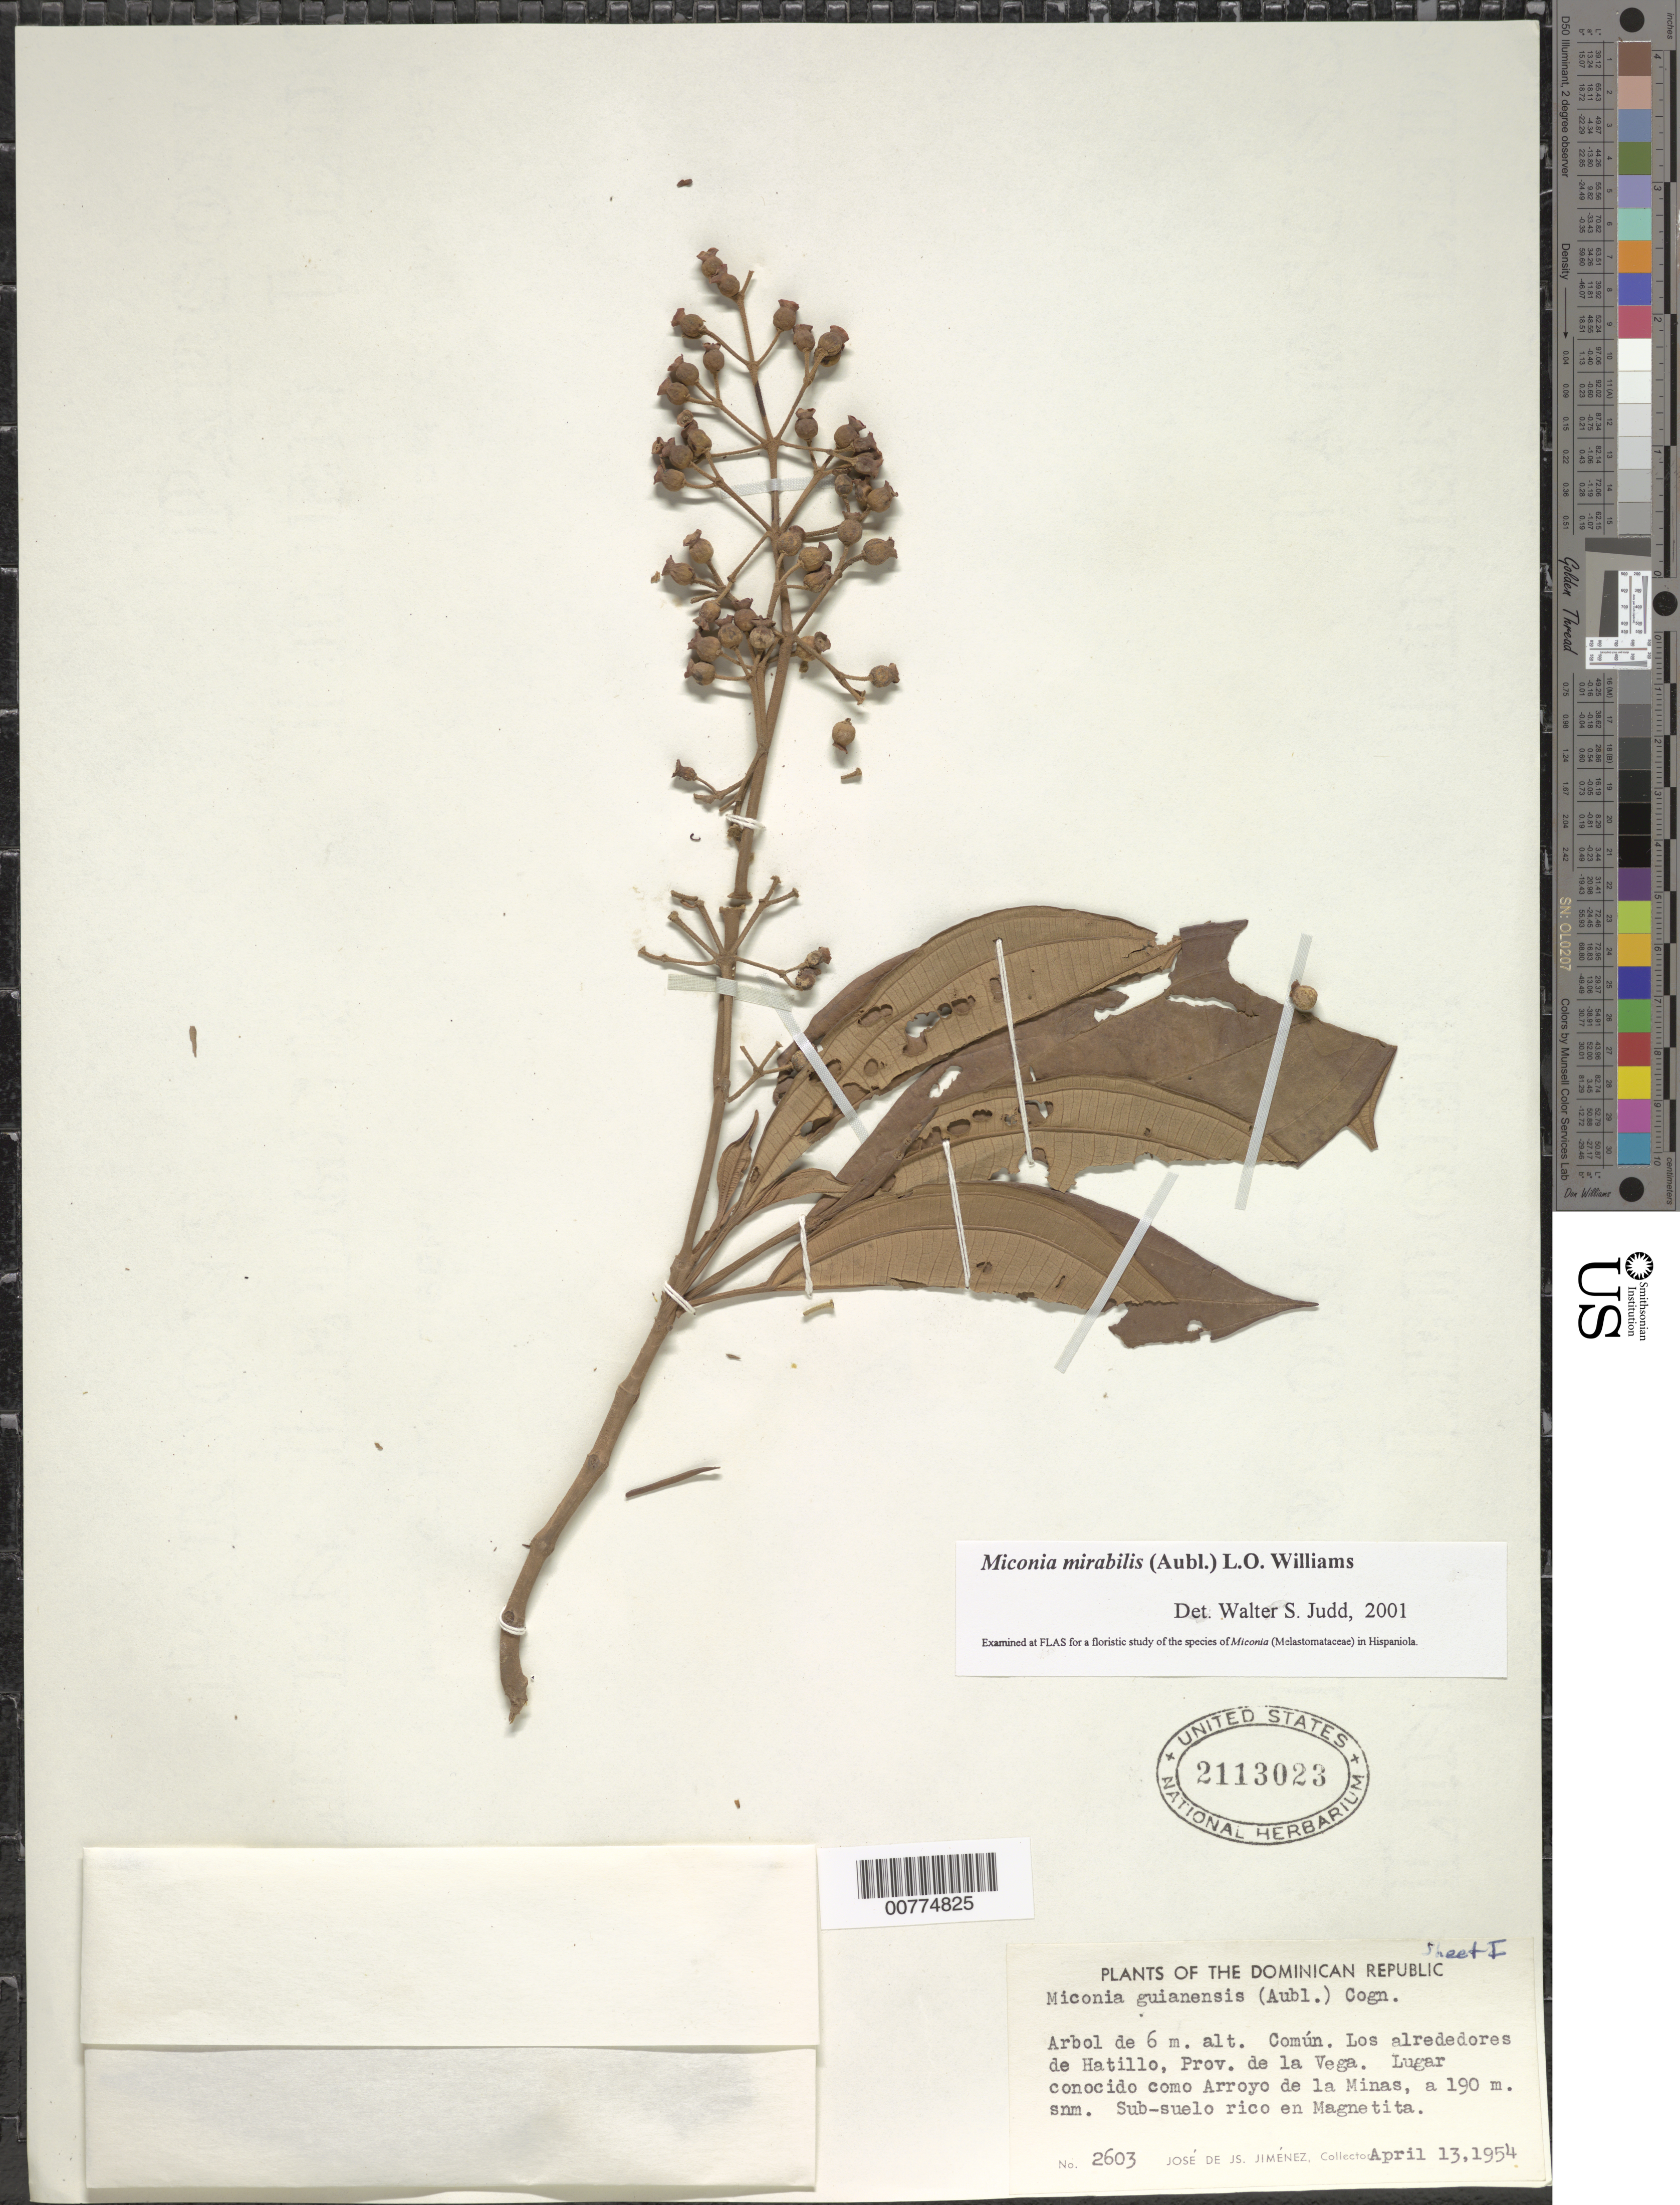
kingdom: Plantae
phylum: Tracheophyta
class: Magnoliopsida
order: Myrtales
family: Melastomataceae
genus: Miconia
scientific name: Miconia mirabilis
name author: (Aubl.) L.O. Williams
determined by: Judd, Walter S.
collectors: J. J. Jiménez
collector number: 2603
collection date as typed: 13 Apr 1954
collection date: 1954-04-13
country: Dominican Republic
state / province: La Vega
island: Hispaniola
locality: Surrounding areas of Hatillo, place knows as Arroyo de la Minas.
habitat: Soil rich in magnetite.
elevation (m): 190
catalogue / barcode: US 2113023